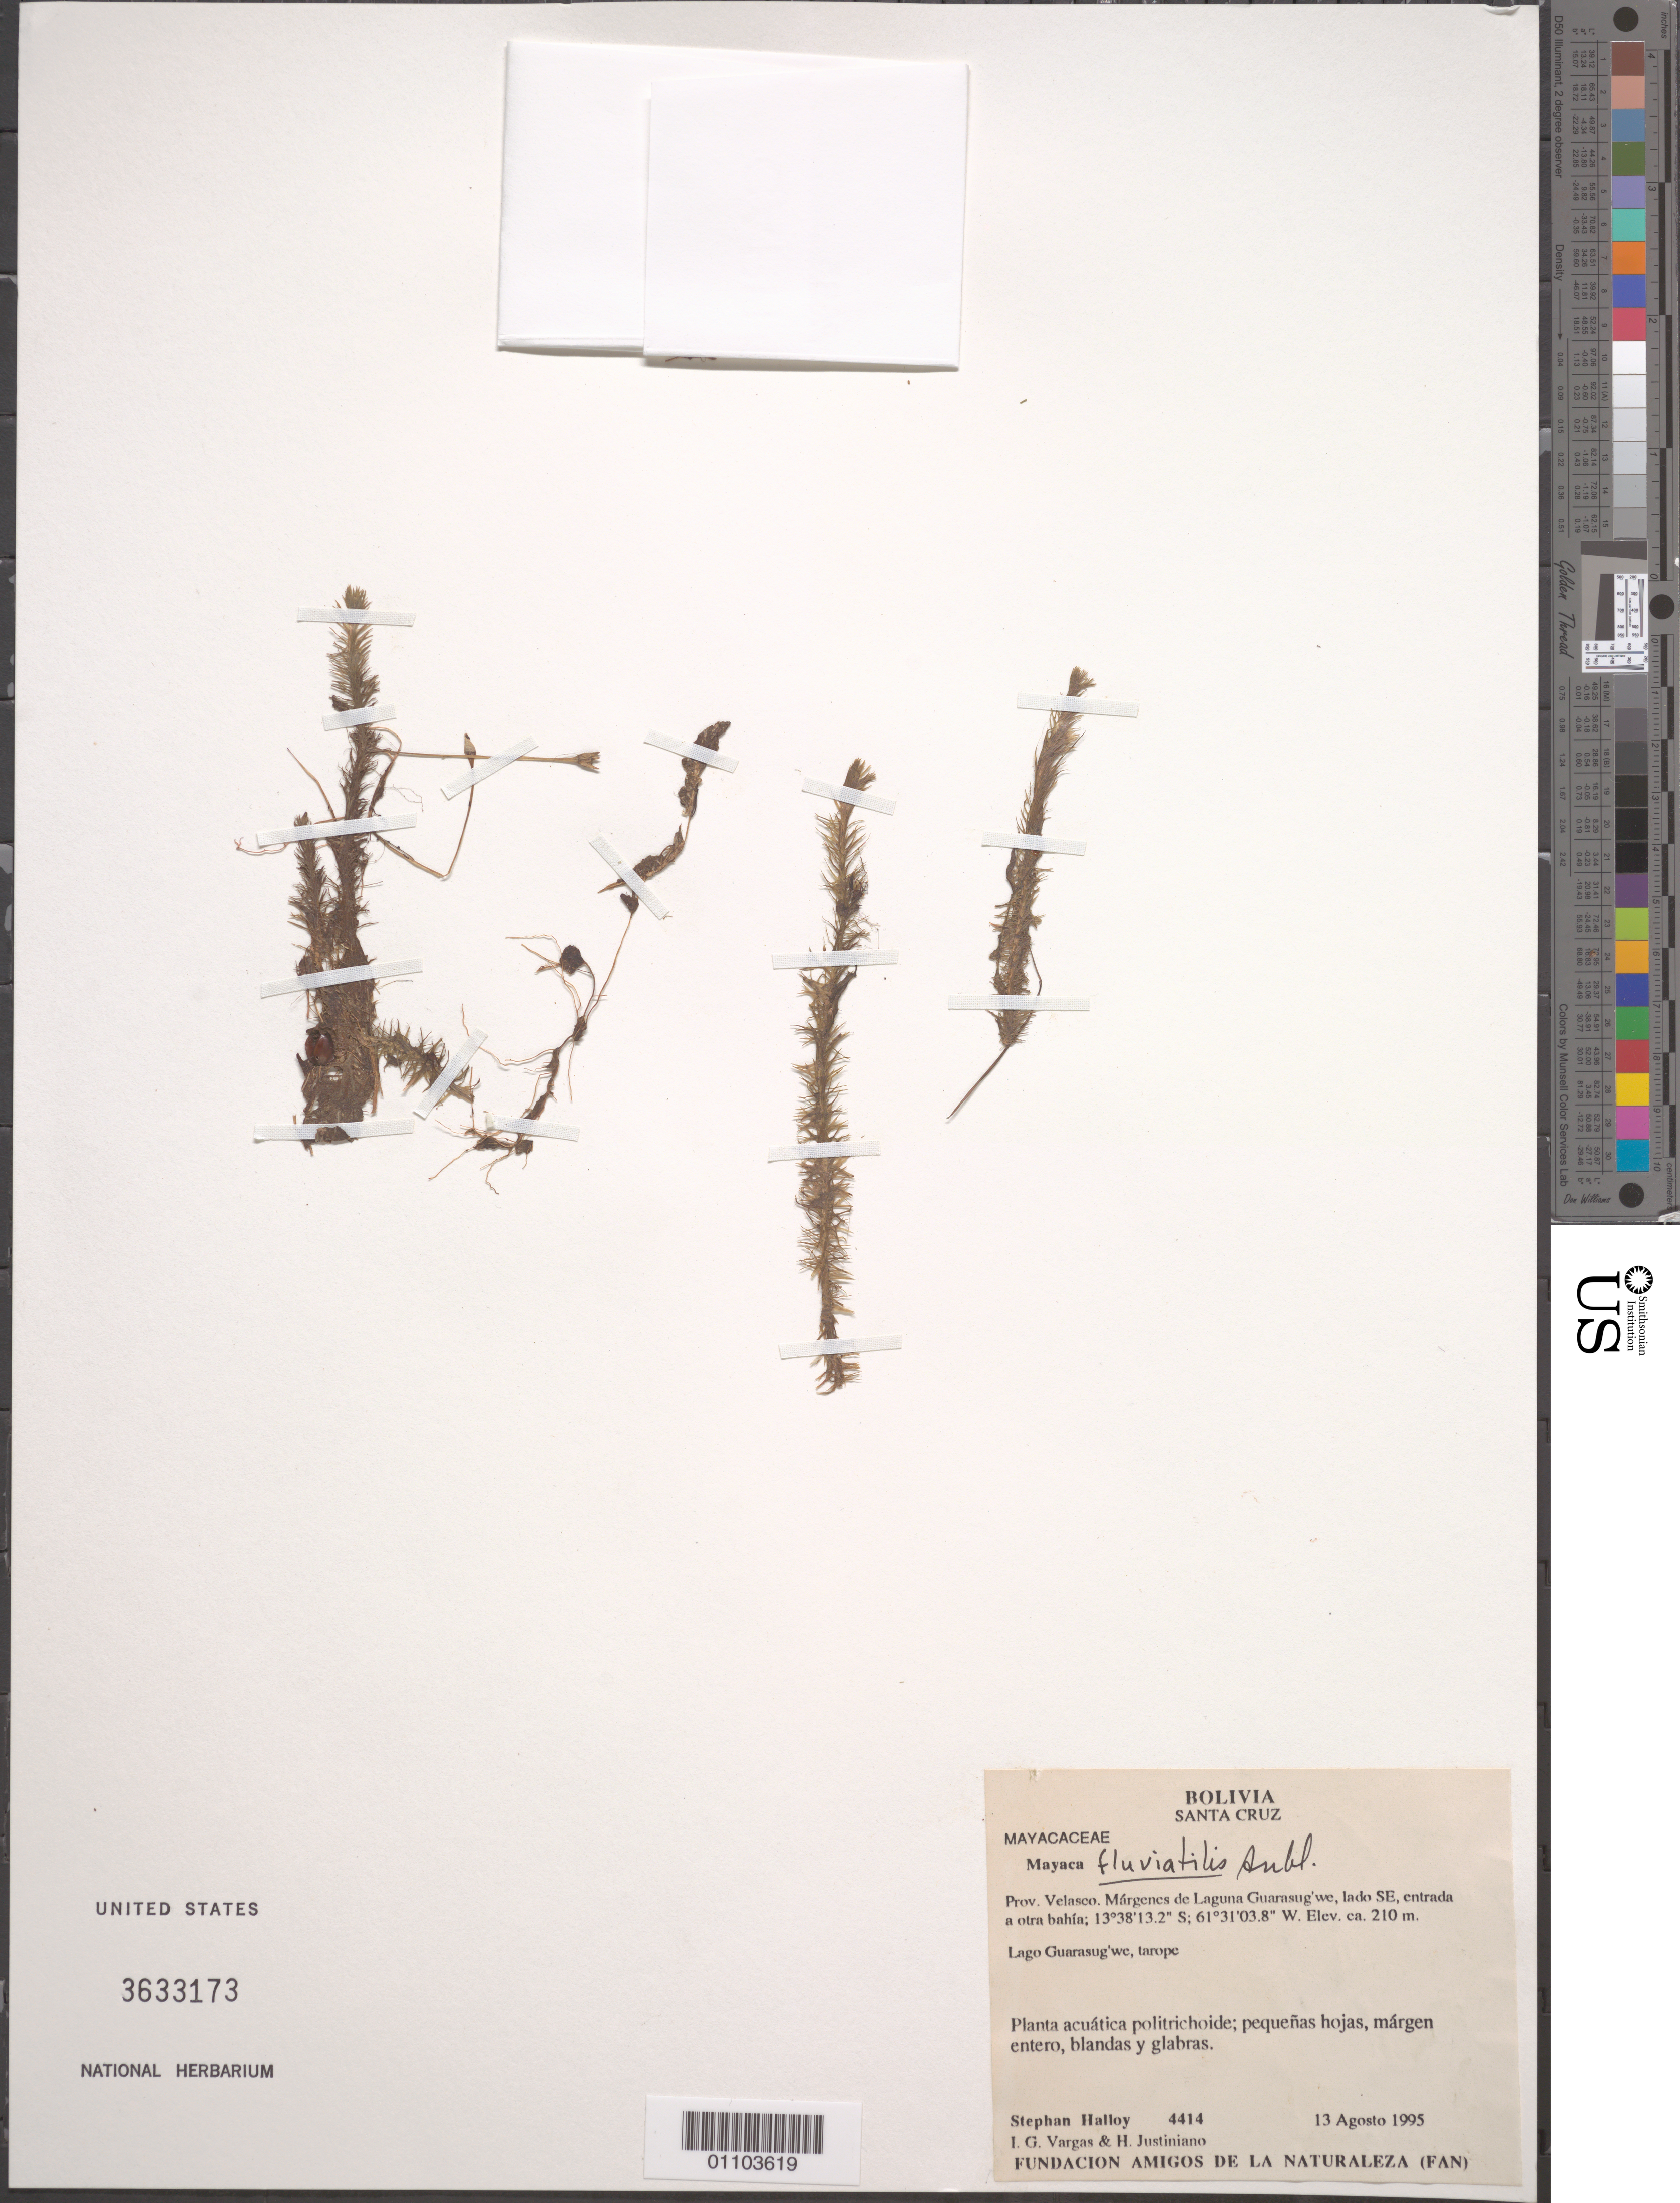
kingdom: Plantae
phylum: Tracheophyta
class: Liliopsida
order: Poales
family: Mayacaceae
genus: Mayaca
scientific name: Mayaca fluviatilis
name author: Aubl.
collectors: S. Halloy, I. G. Vargas C. & H. Justiniano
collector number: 4414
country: Bolivia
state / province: Santa Cruz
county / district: Velasco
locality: margenes de Lwaguna Guarasug'we, lado SE entrada a otra bahia, Lago Guarasug'we, tarope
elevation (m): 210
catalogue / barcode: US 3633173